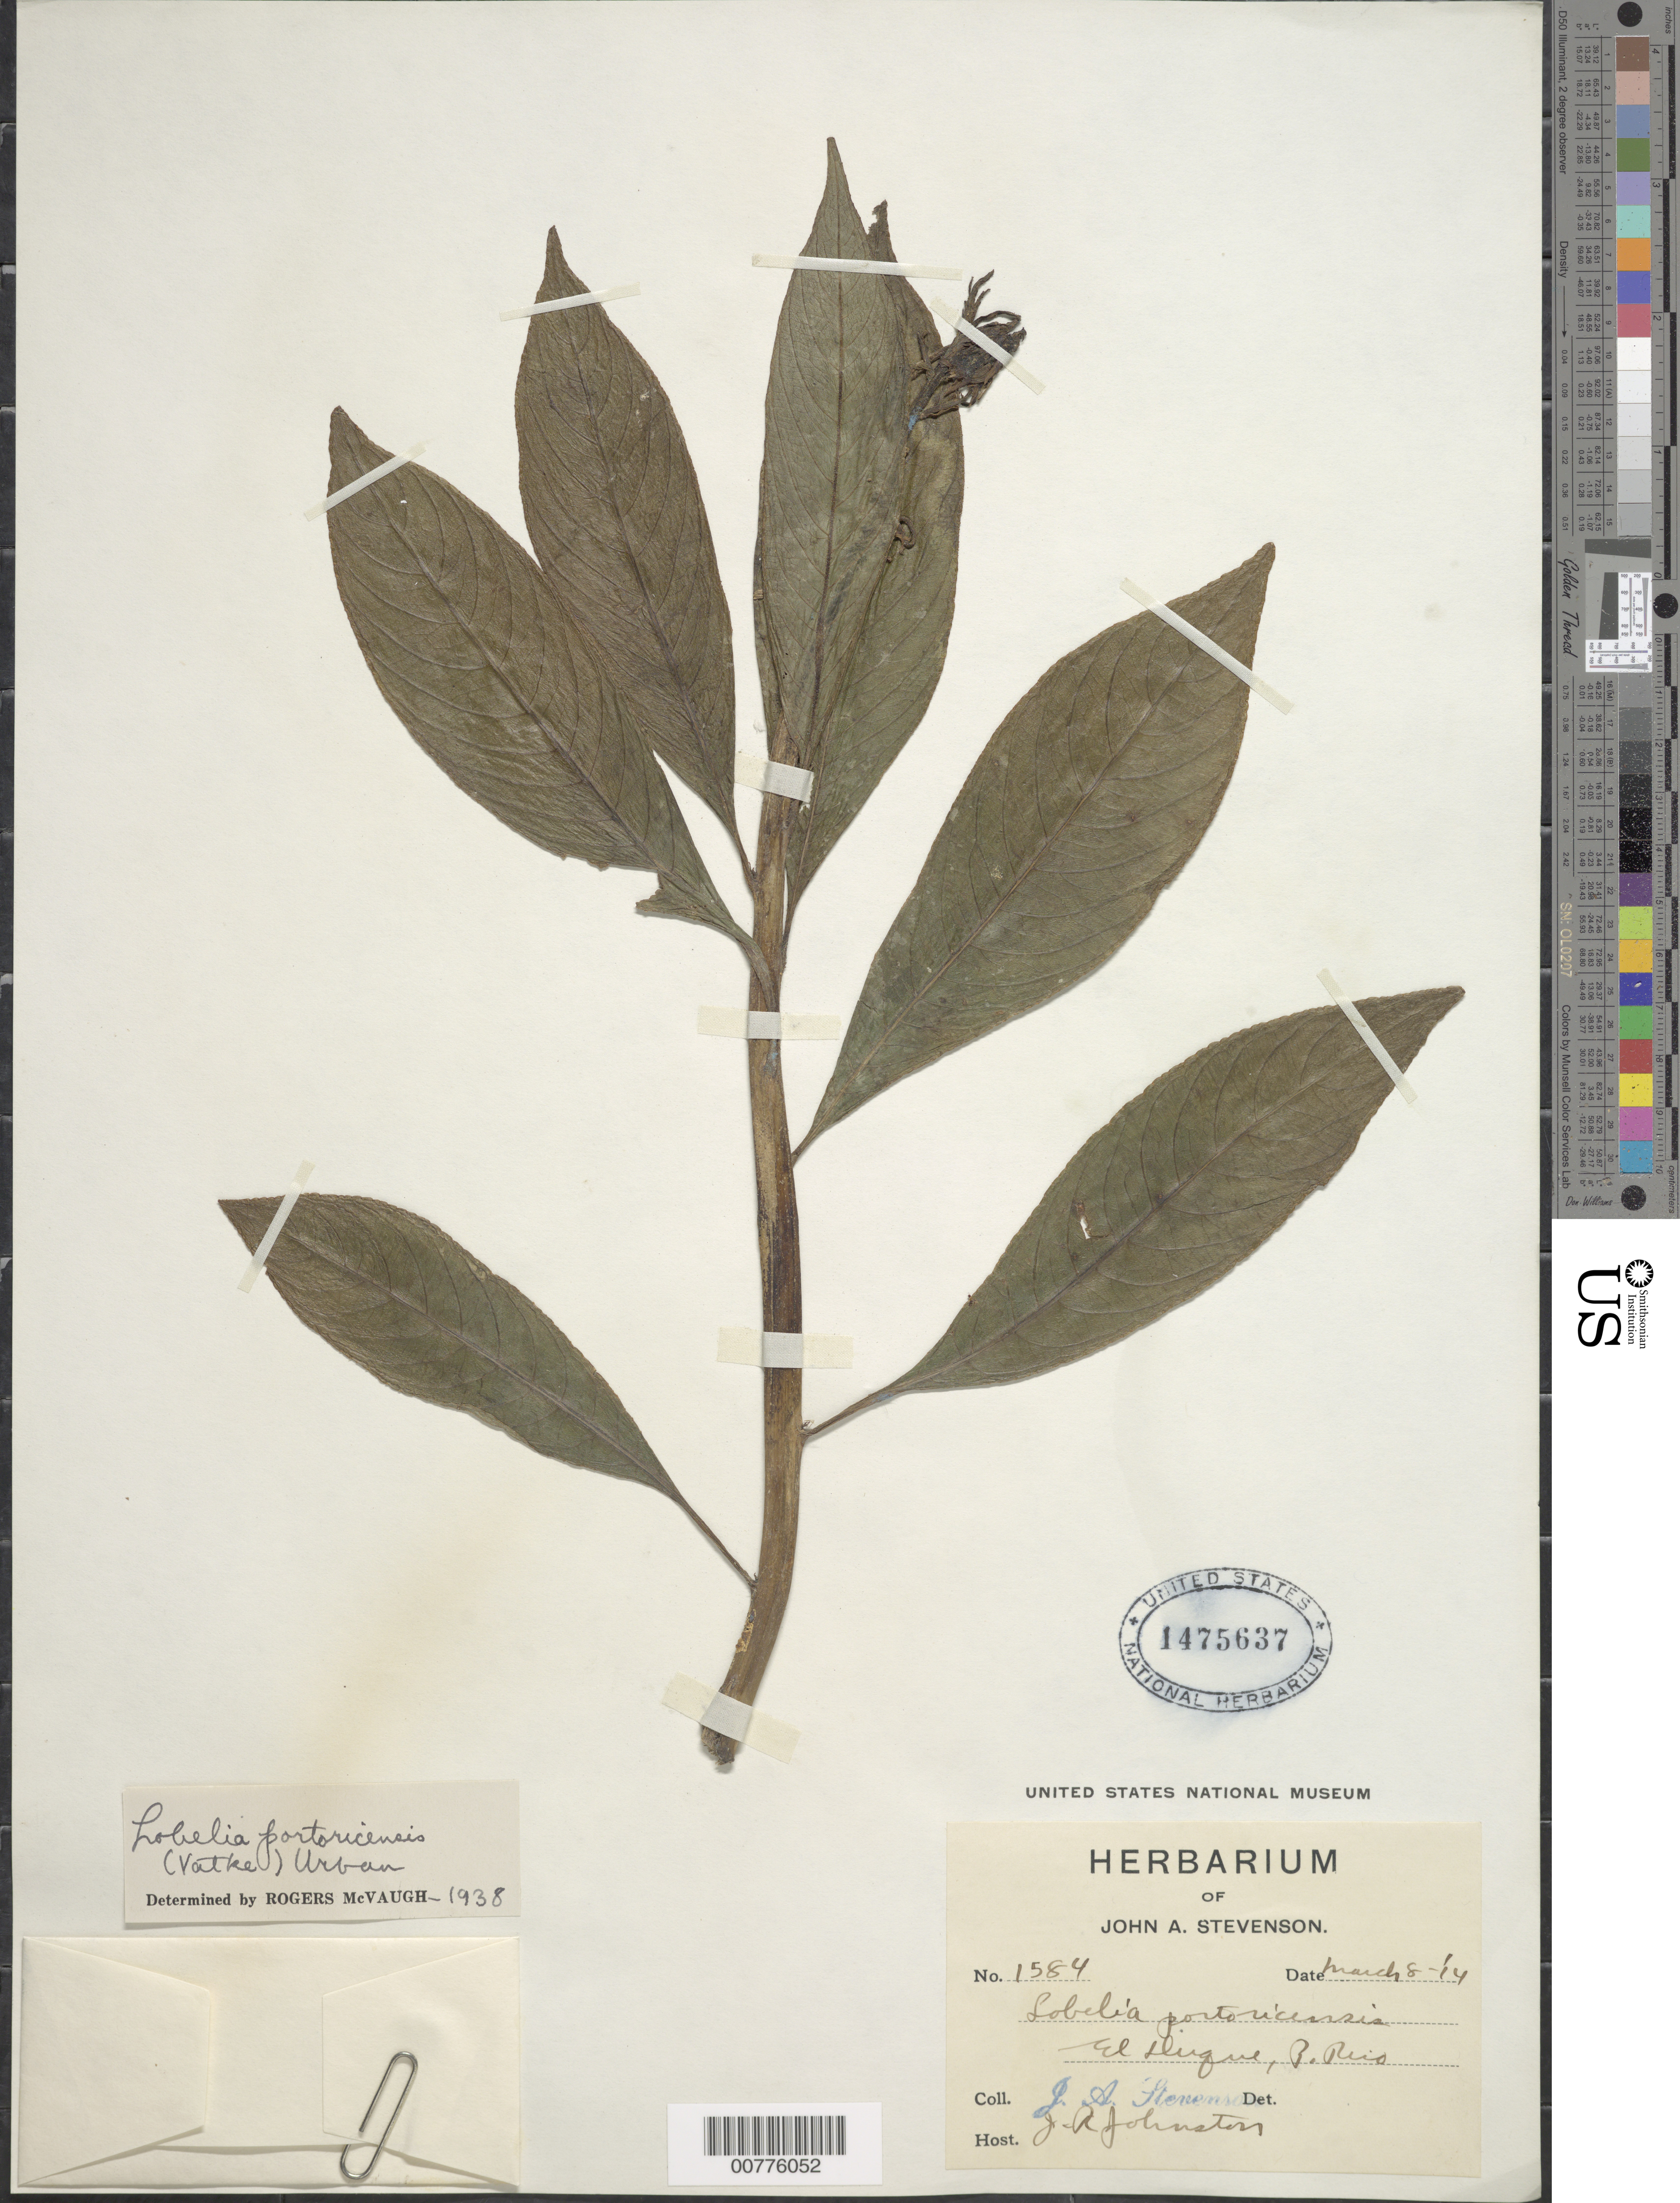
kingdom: Plantae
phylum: Tracheophyta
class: Magnoliopsida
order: Asterales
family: Campanulaceae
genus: Lobelia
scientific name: Lobelia portoricensis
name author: (Vatke) Urb.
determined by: McVaugh, R.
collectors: J. Stevenson & J. Johnston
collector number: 1584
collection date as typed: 08 Mar 1914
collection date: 1914-03-08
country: Puerto Rico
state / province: Ponce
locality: El Duque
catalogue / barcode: US 1475637